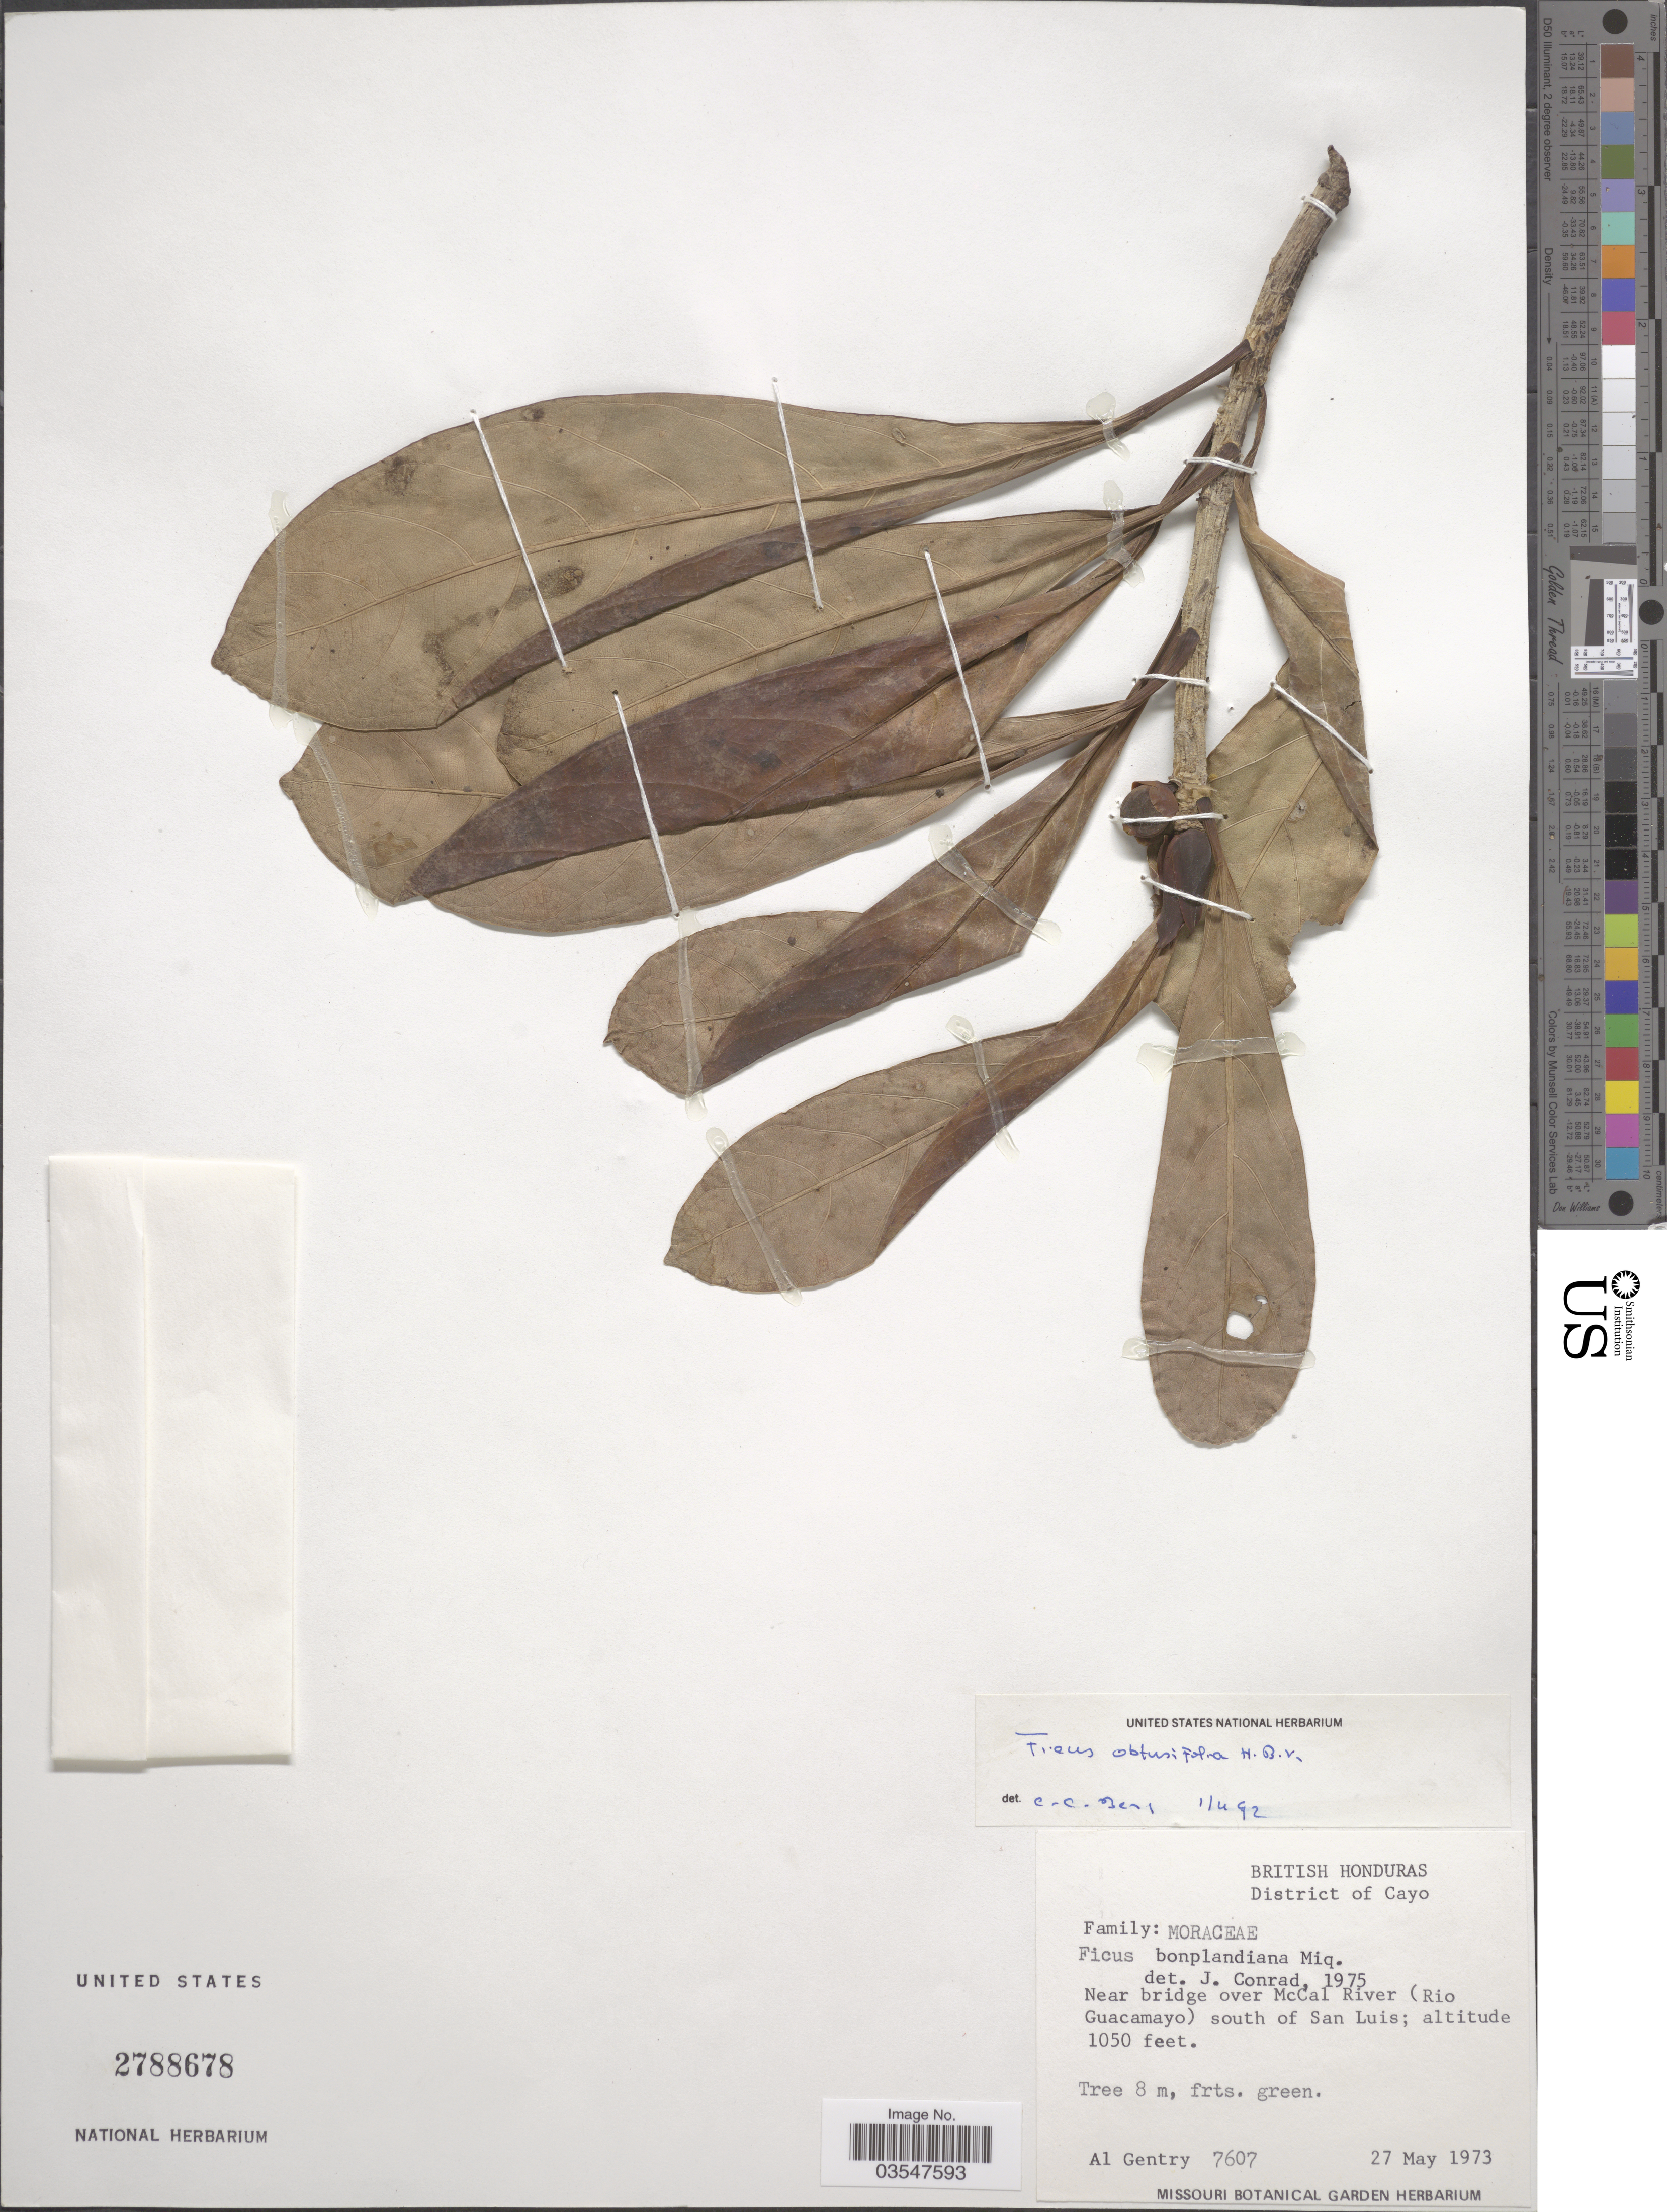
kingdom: Plantae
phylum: Tracheophyta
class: Magnoliopsida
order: Rosales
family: Moraceae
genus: Ficus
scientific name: Ficus obtusifolia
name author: Kunth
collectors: A. H. Gentry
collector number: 7607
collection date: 1973-05-27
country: Belize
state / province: Cayo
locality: British Honduras. District of Cayo. Near bridge over McCal River (Rio Guacamayo) south of San Luis.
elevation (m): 320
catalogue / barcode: US 2788678